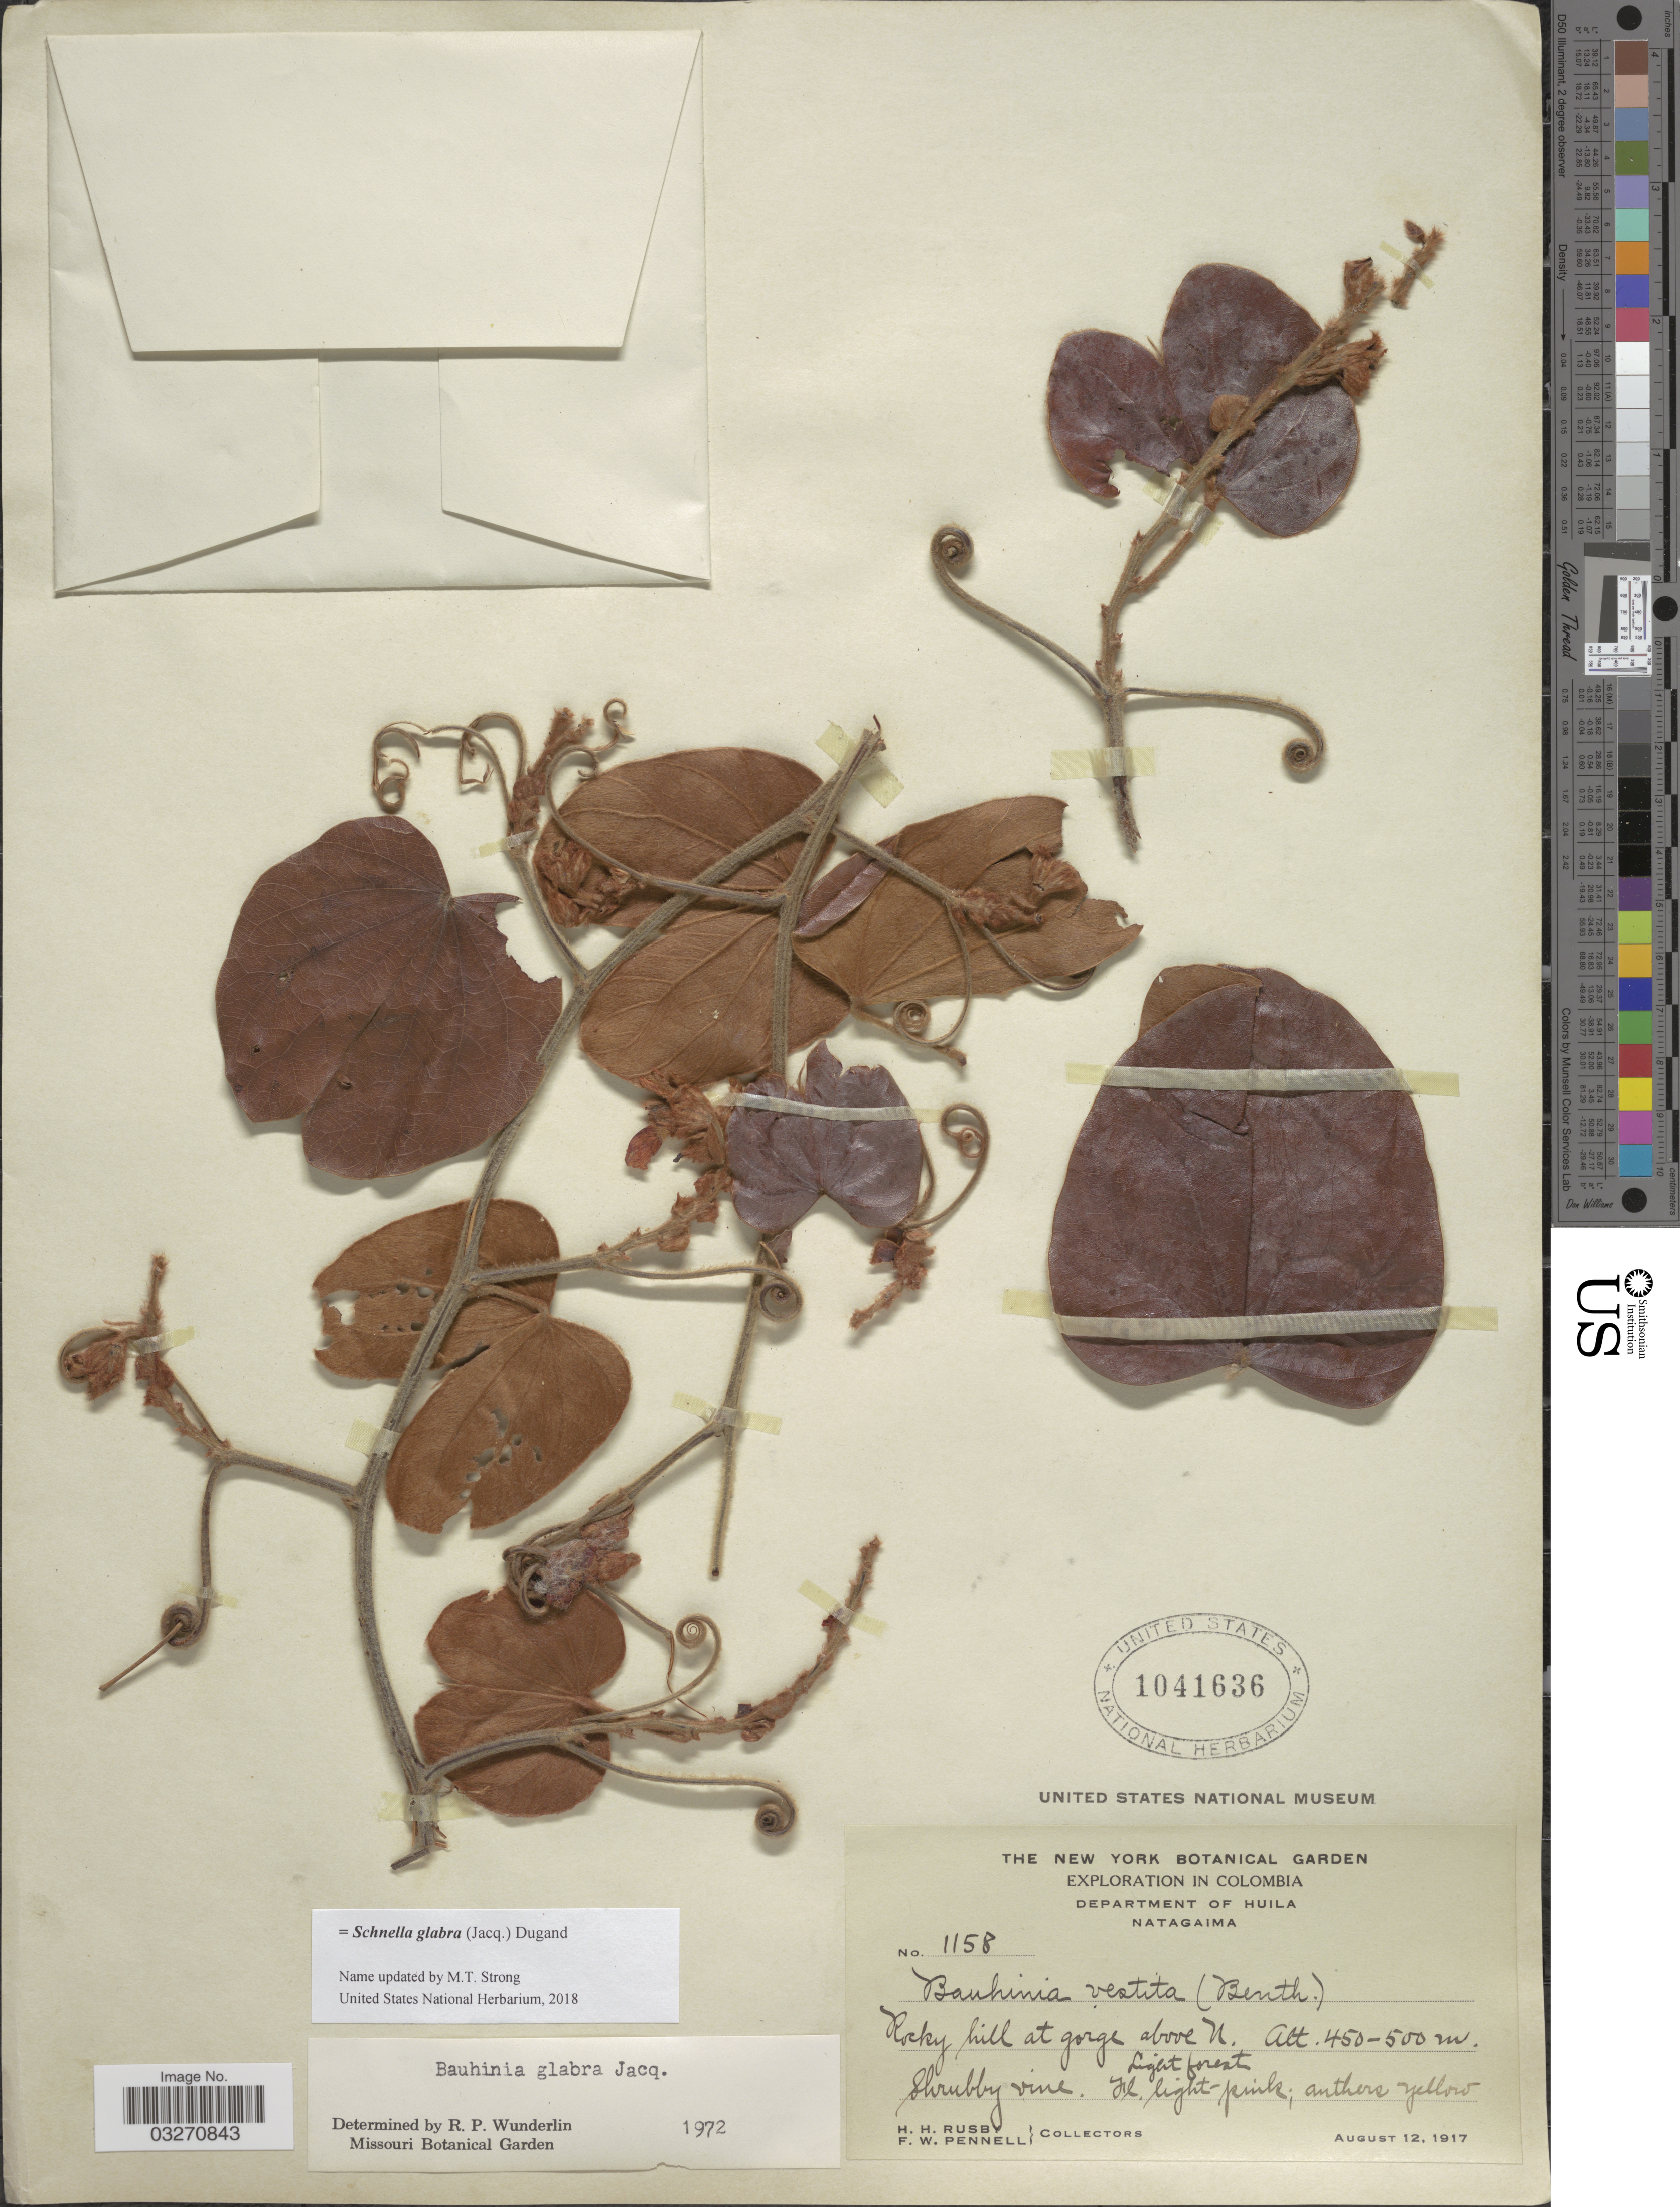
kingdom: Plantae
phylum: Tracheophyta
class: Magnoliopsida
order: Fabales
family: Fabaceae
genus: Schnella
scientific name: Schnella glabra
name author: (Jacq.) Dugand G.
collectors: H. H. Rusby & F. W. Pennell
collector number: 1158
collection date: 1917-08-12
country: Colombia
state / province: Huila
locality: Department of Huila. Natagaima. Rocky hill at gorge above N.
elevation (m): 450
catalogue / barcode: US 1041636